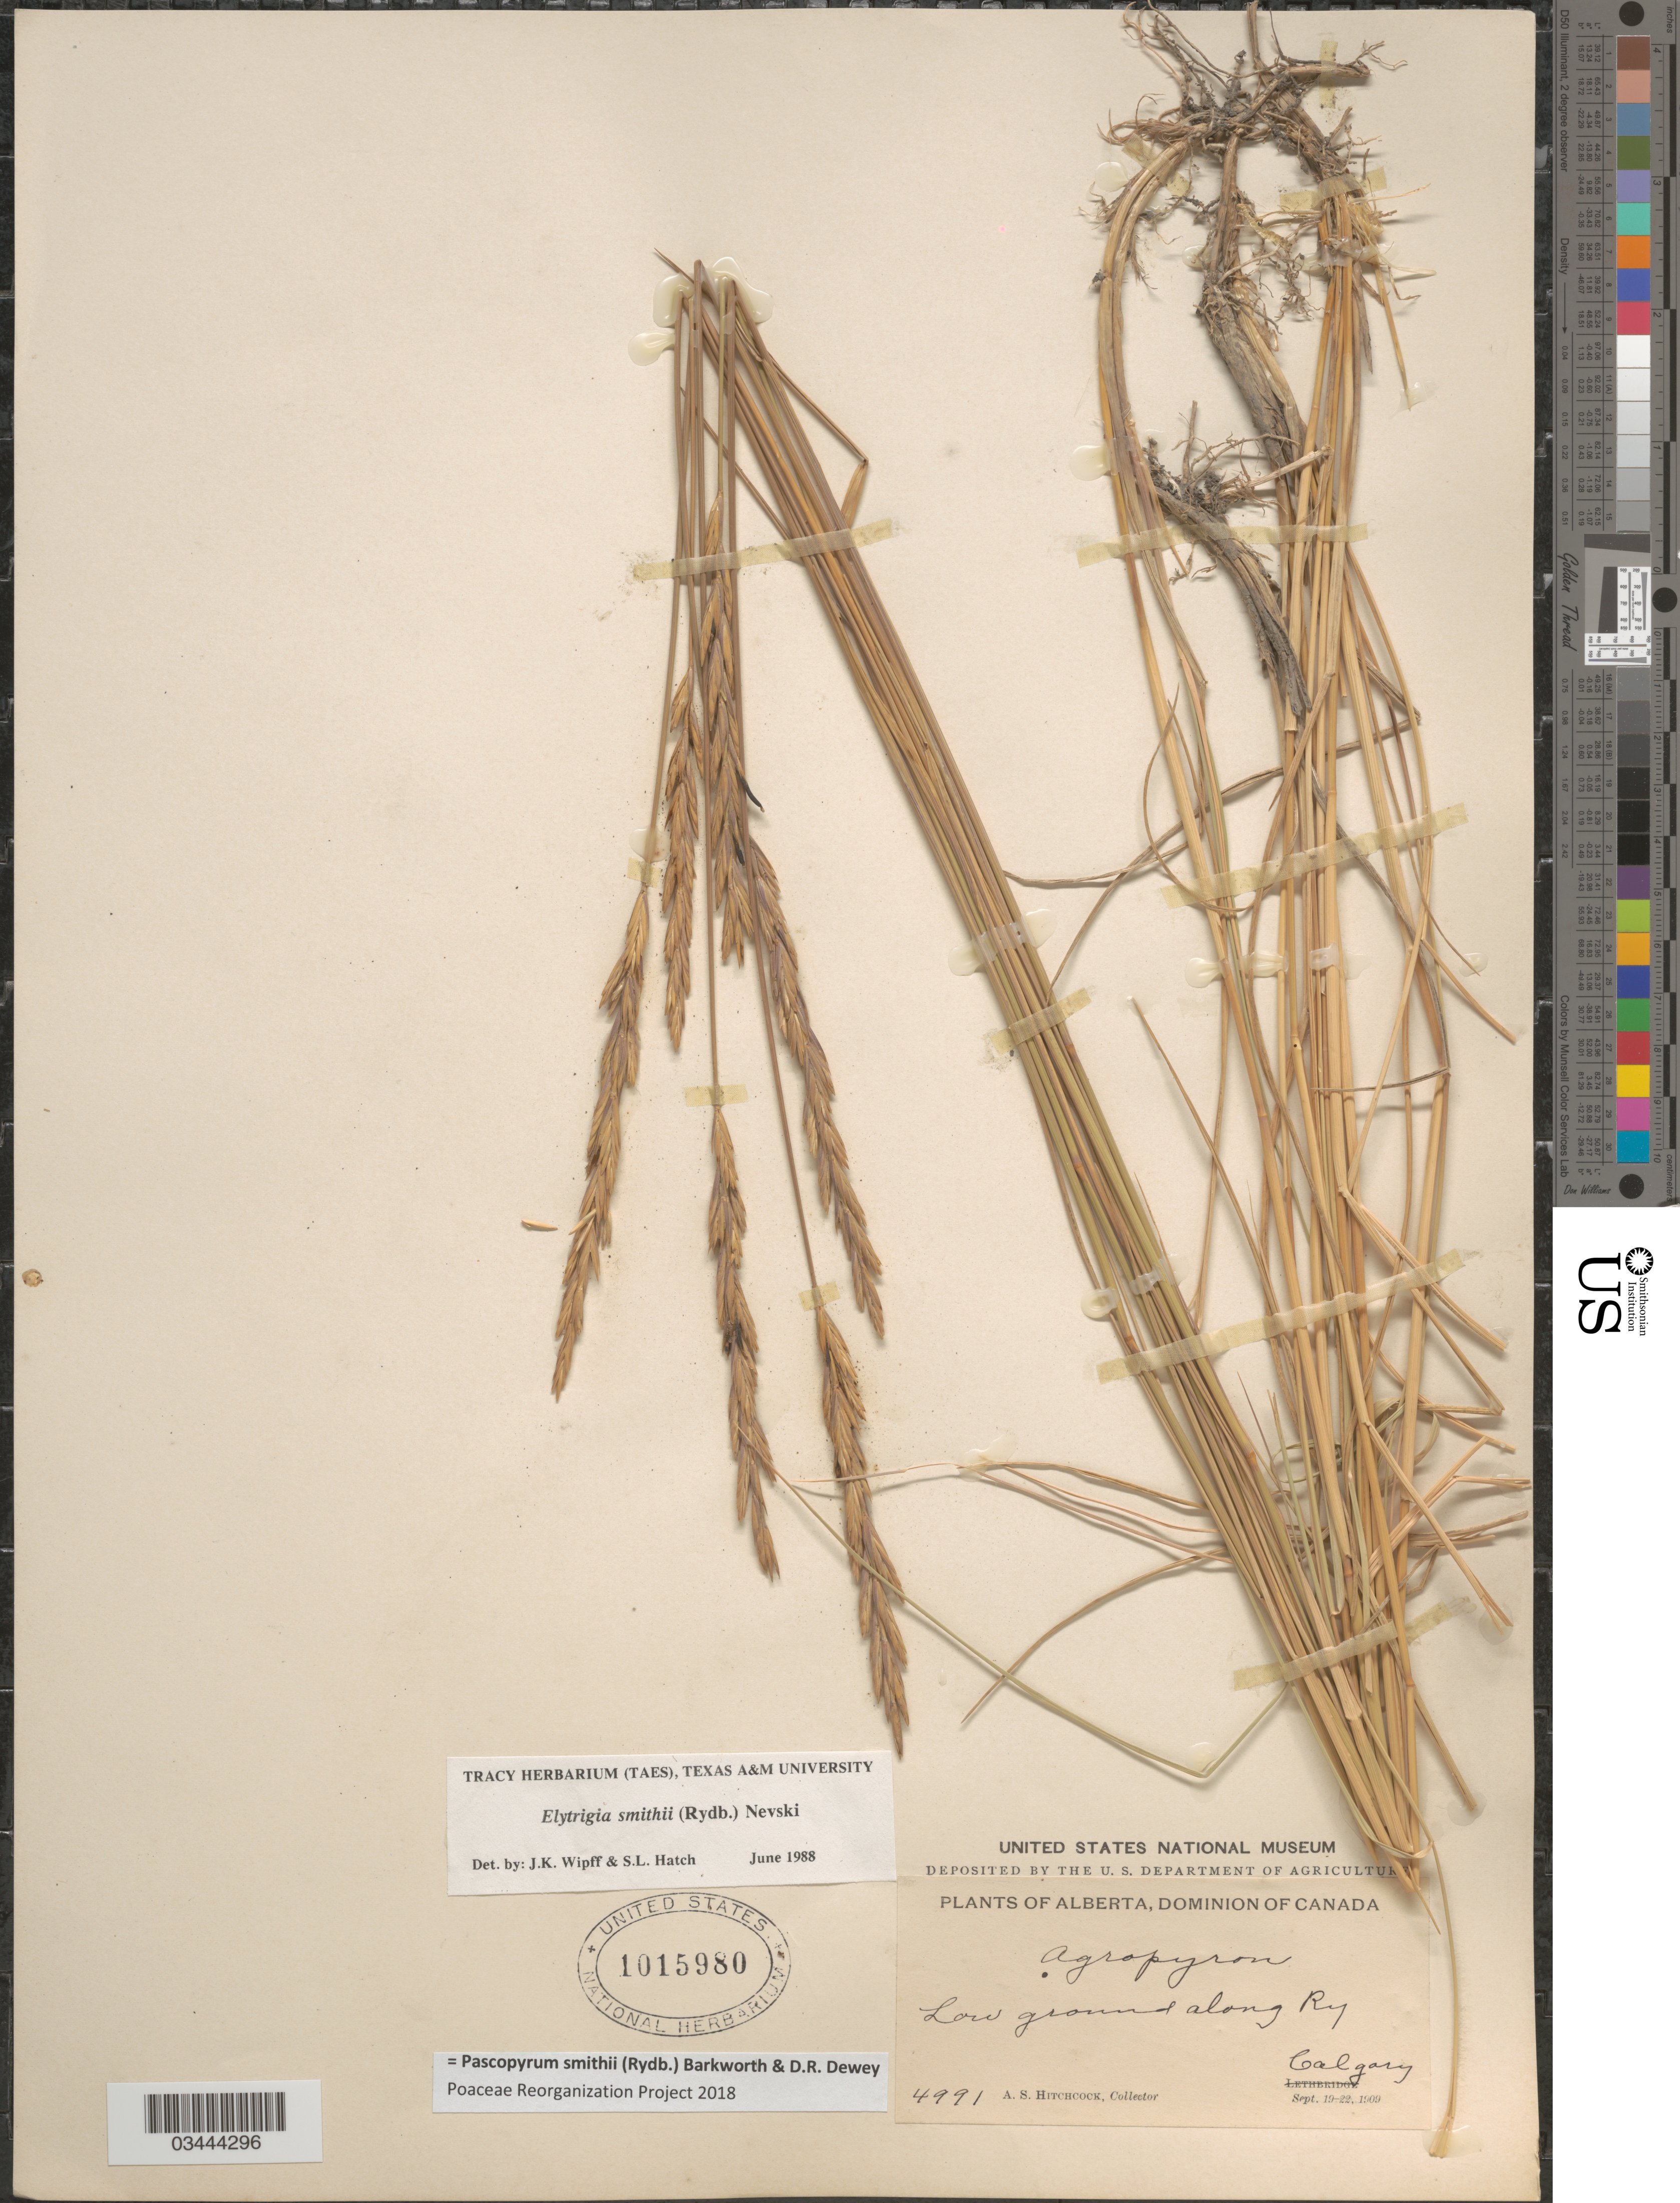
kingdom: Plantae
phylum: Tracheophyta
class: Liliopsida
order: Poales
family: Poaceae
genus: Pascopyrum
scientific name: Pascopyrum smithii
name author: (Rydb.) Barkworth & Dewey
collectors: A. S. Hitchcock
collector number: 4991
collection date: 1909-09-19/1909-09-22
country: Canada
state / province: Alberta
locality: Dominion Of Canada. Low ground along Ry. Calgary.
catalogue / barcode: US 1015980